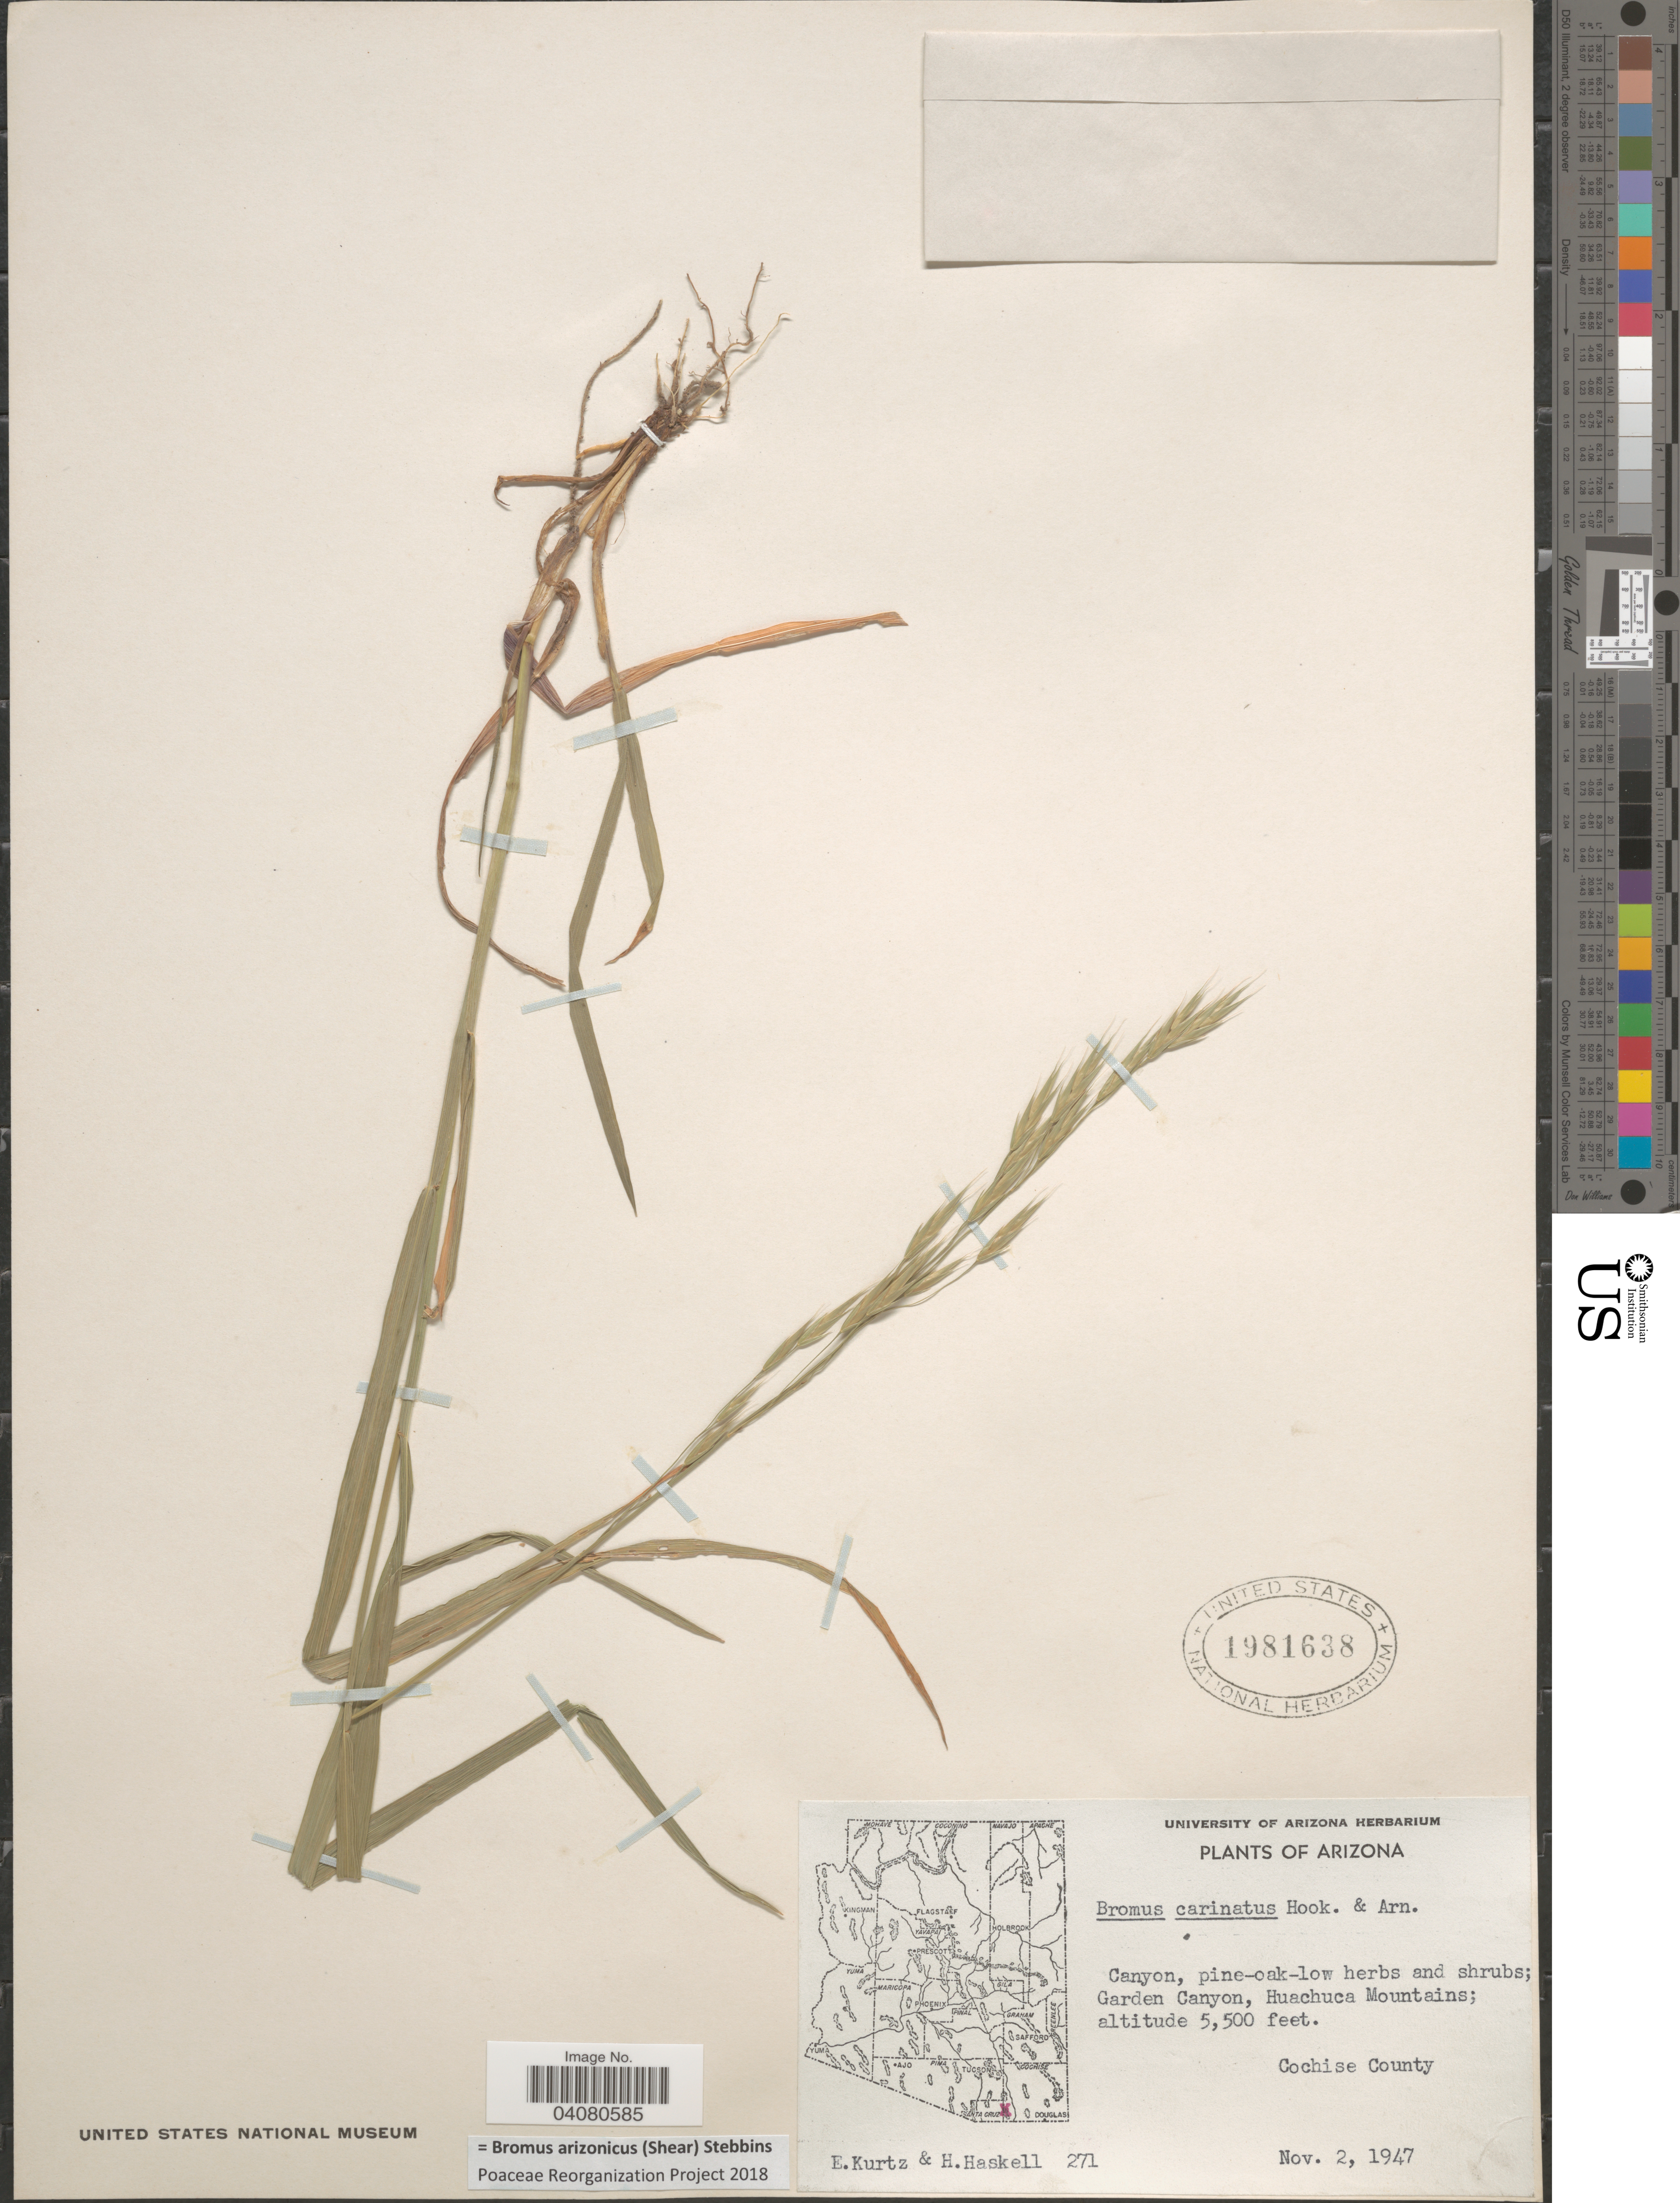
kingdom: Plantae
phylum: Tracheophyta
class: Liliopsida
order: Poales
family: Poaceae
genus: Bromus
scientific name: Bromus arizonicus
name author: (Shear) Stebbins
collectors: E. Kurtz & H. Haskell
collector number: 271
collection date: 1947-11-02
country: United States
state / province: Arizona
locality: Canyon, pine-oak-low herbs and shrubs; Garden Canyon, Huachuca Mountains; Cochise County.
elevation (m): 1676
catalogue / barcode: US 1981638